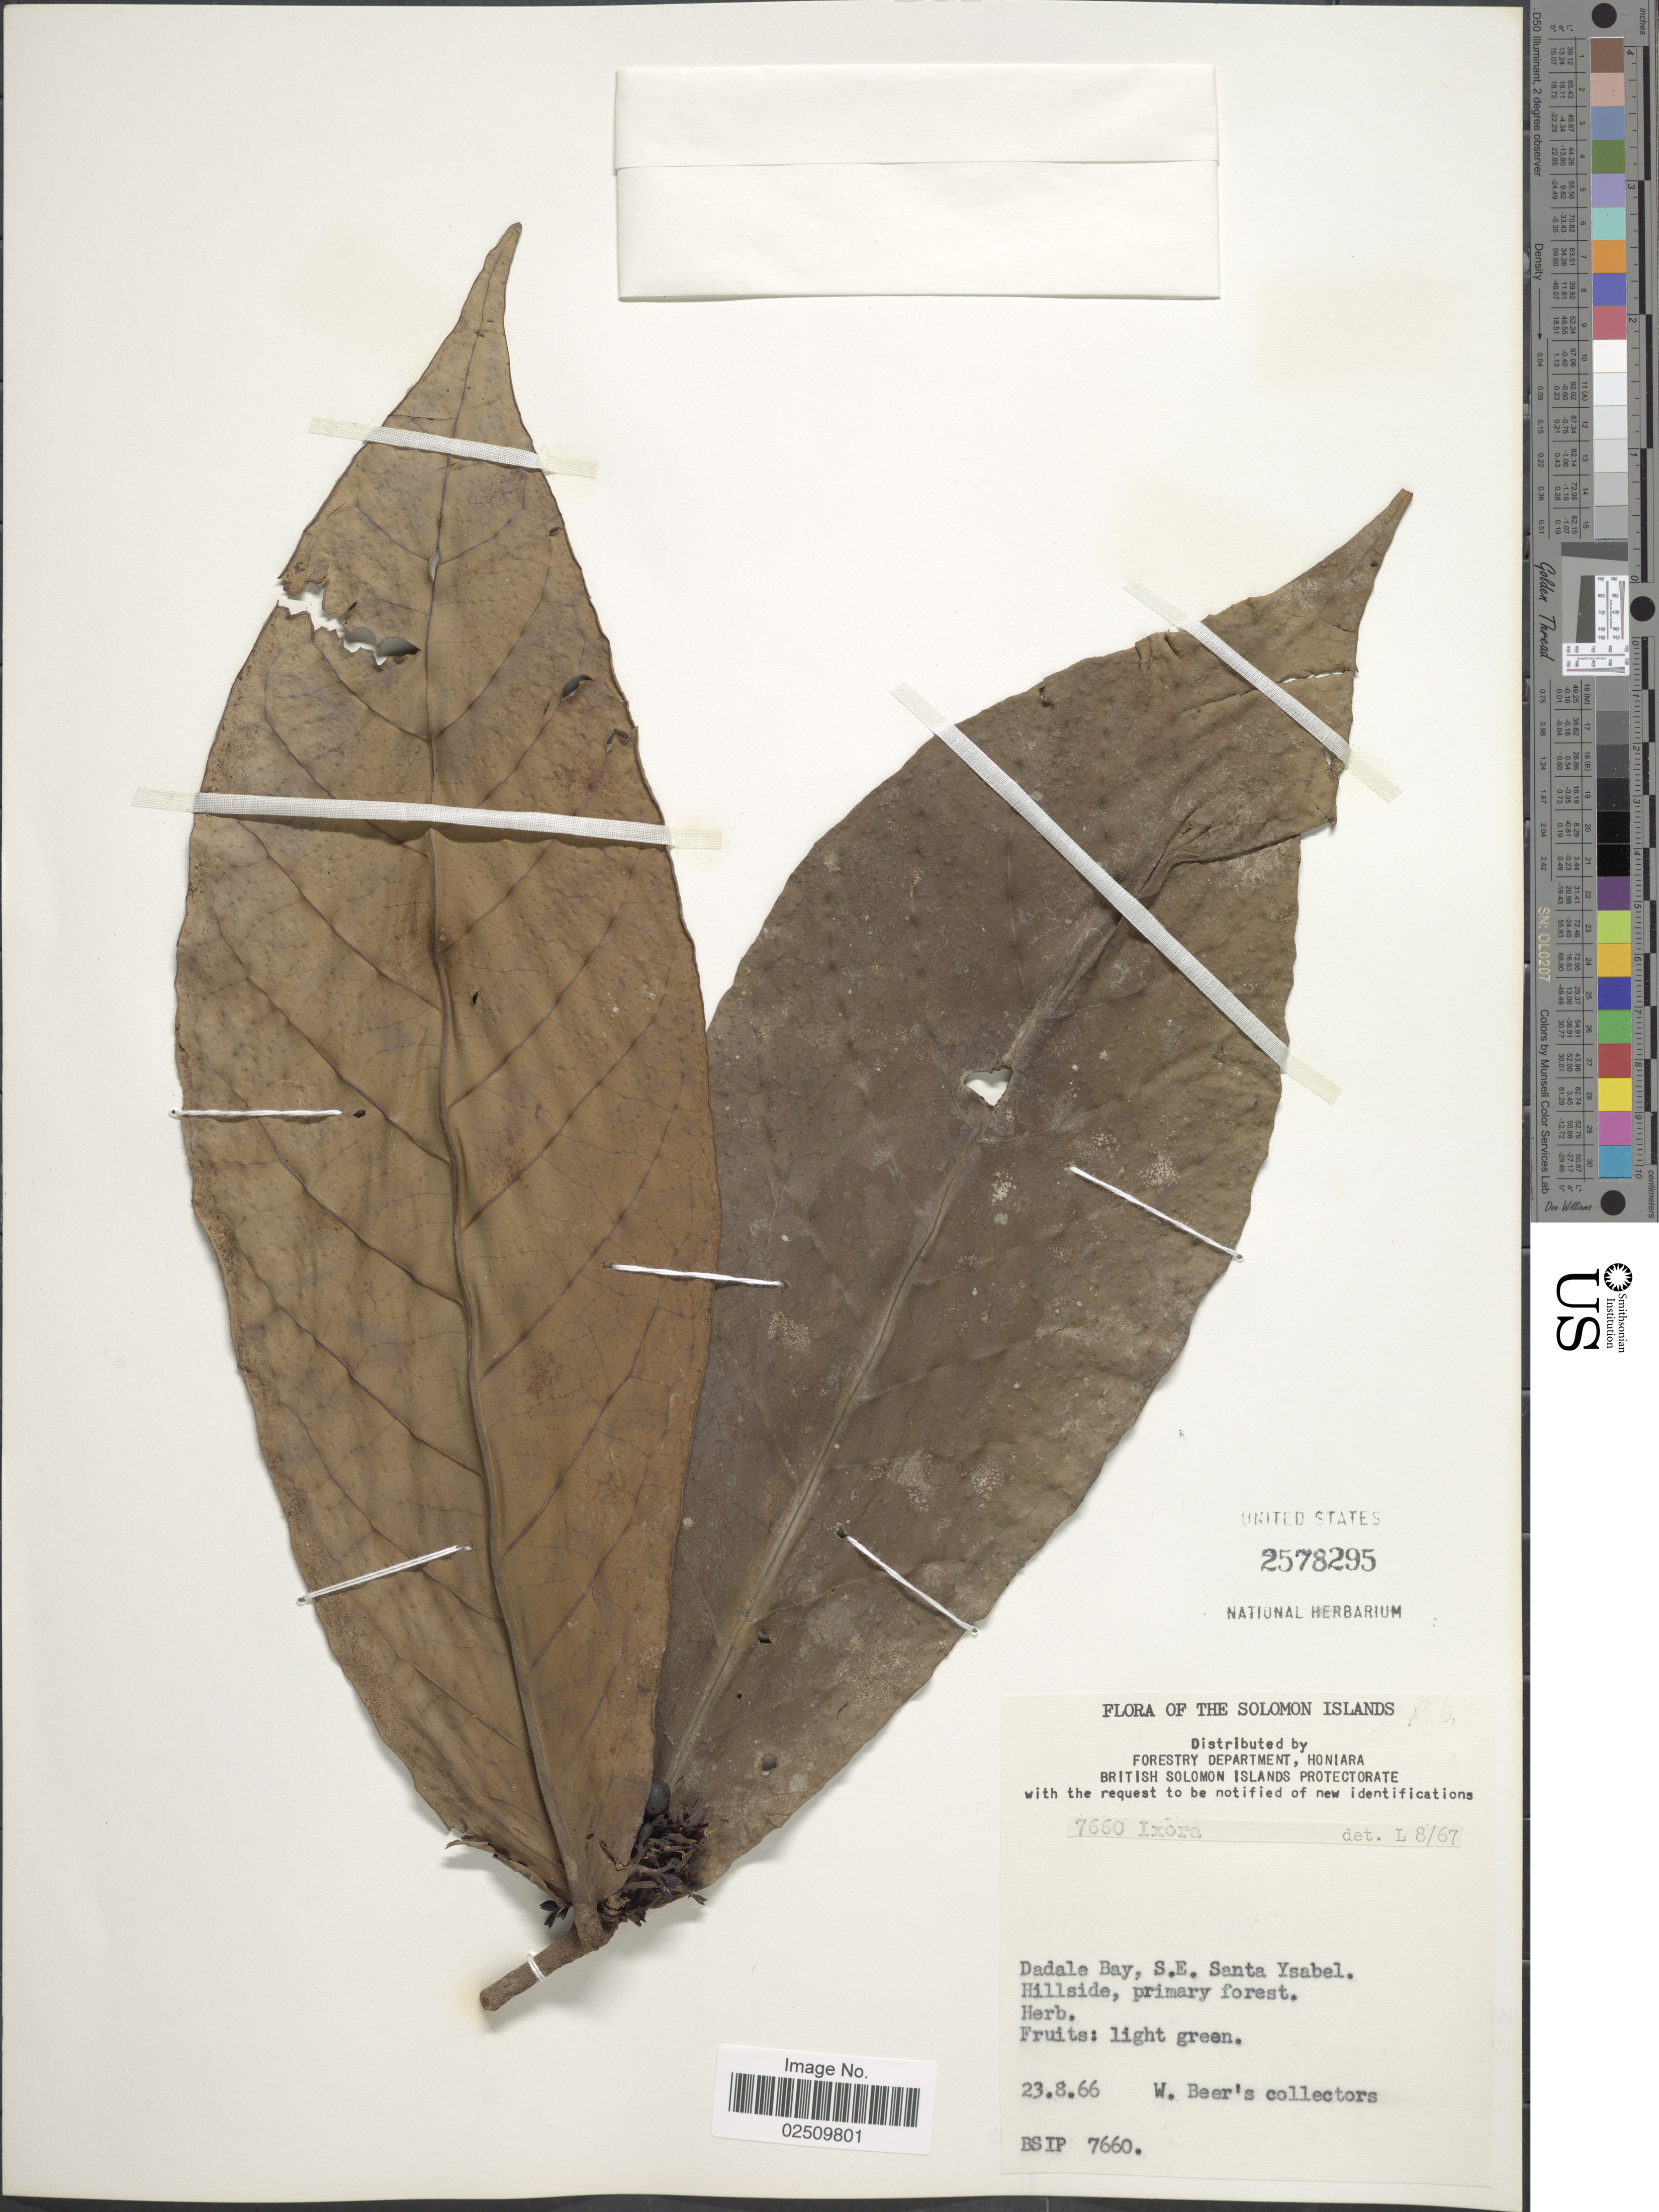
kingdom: Plantae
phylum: Tracheophyta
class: Magnoliopsida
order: Gentianales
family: Rubiaceae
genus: Ixora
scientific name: Ixora sp.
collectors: W. Beer's Collectors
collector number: BSIP 7660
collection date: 1966-08-23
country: Solomon Islands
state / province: Solomon Islands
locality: Dadale Bay, S.E. Santa Ysabel. Hillside.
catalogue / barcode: US 2578295